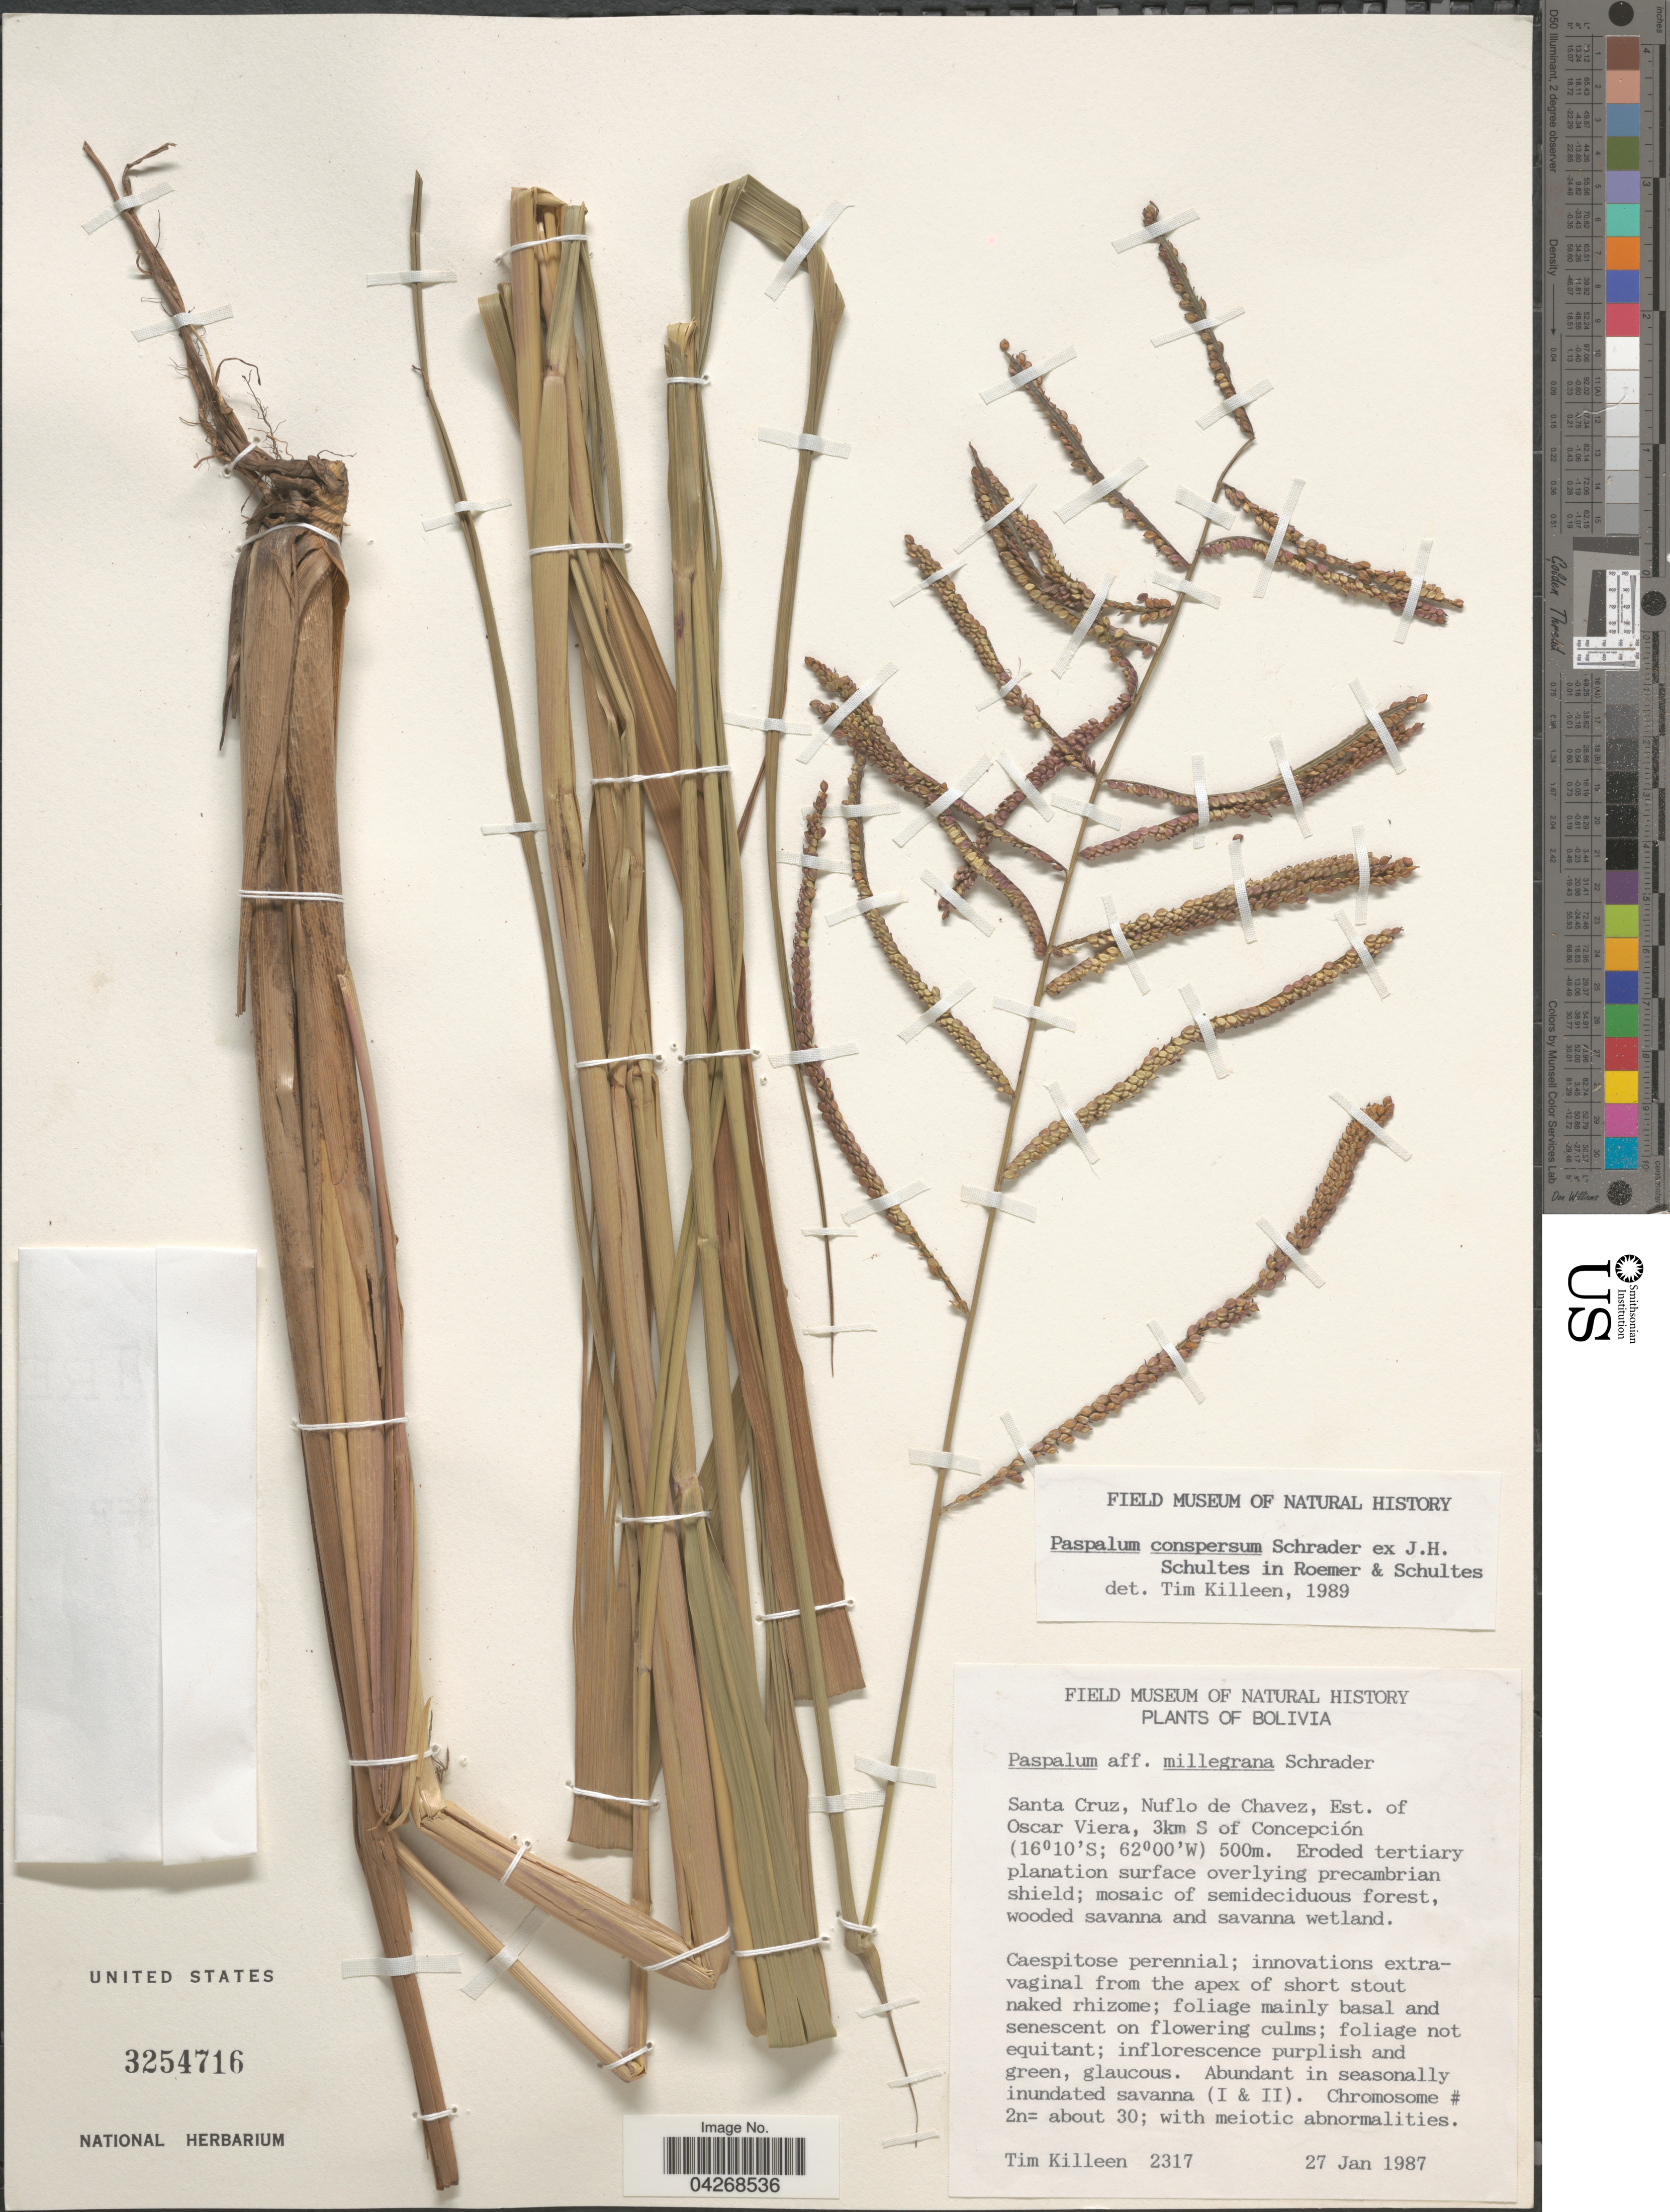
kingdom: Plantae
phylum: Tracheophyta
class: Liliopsida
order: Poales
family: Poaceae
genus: Paspalum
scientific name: Paspalum conspersum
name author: Schrad.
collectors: T. J. Killeen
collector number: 2317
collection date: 1987-01-27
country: Bolivia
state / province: Santa Cruz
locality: Nuflo de Chavez, Est. of Oscar Viera, 3km S of Concepción.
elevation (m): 500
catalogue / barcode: US 3254716